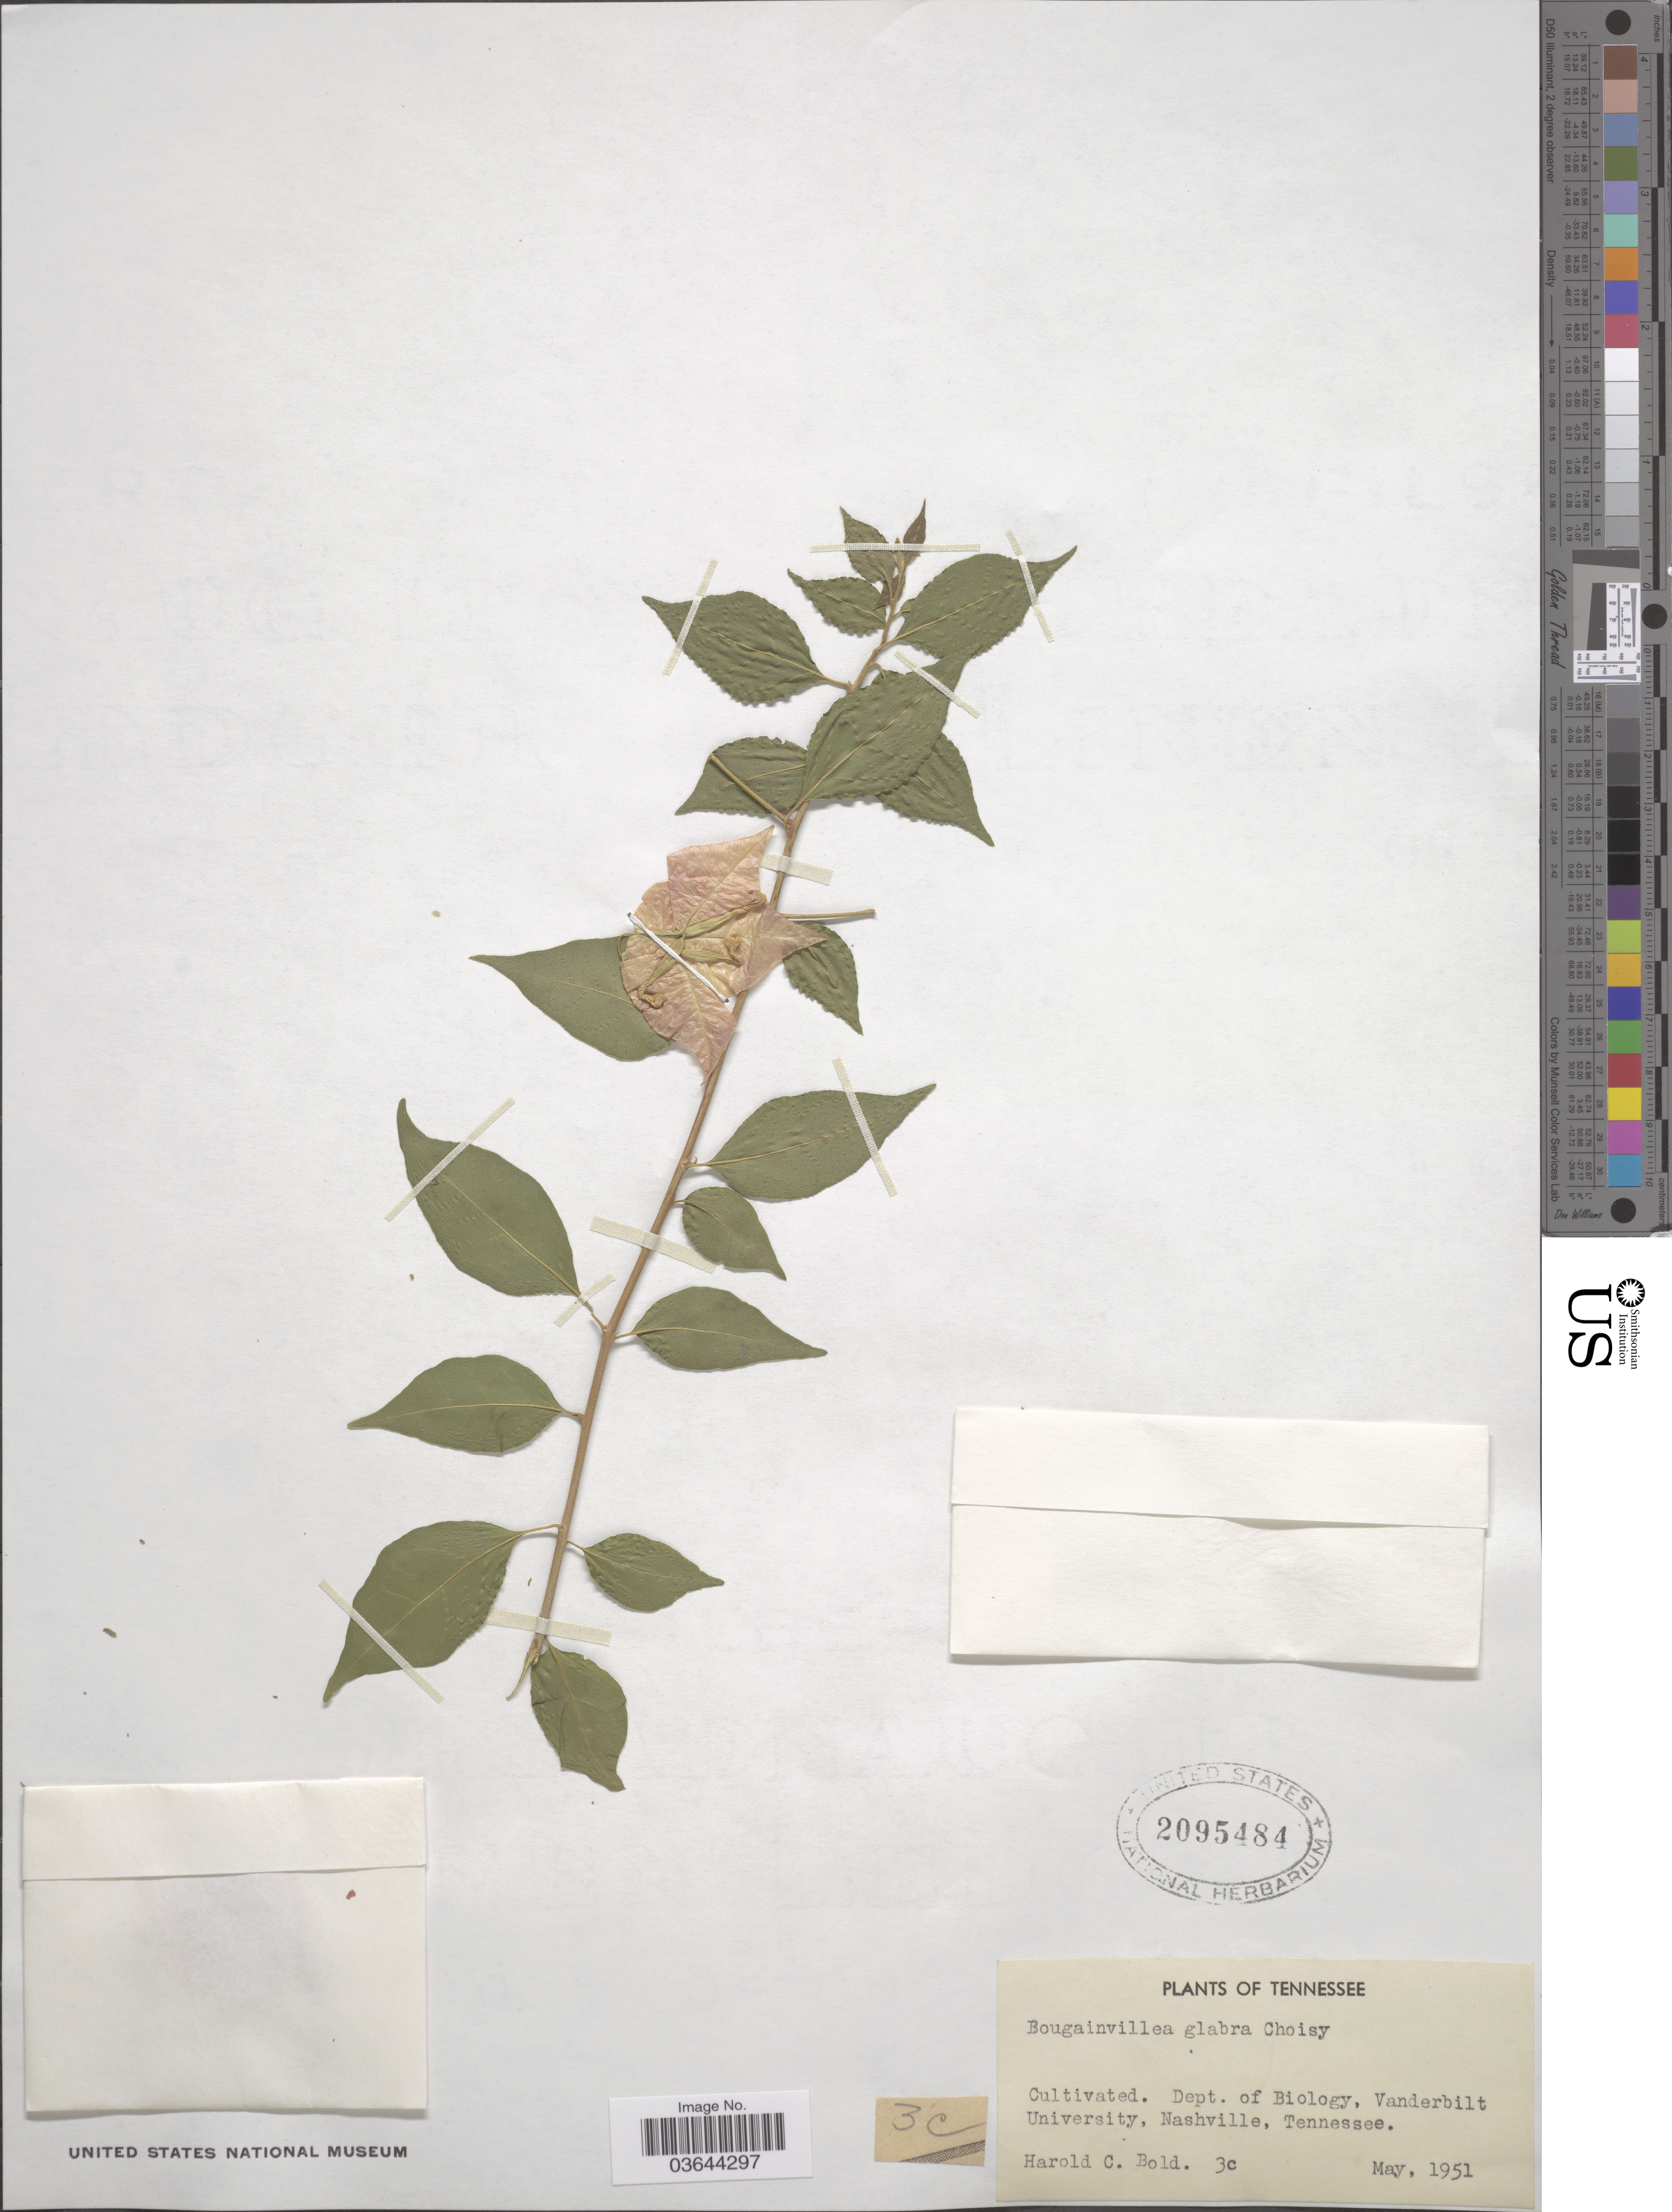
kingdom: Plantae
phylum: Tracheophyta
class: Magnoliopsida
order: Caryophyllales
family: Nyctaginaceae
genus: Bougainvillea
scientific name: Bougainvillea glabra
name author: Choisy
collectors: H. Bold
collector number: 3c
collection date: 1951-05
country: United States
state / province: Tennessee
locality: Dept. of Biology, Vanderbilt University, Nashville.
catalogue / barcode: US 2095484